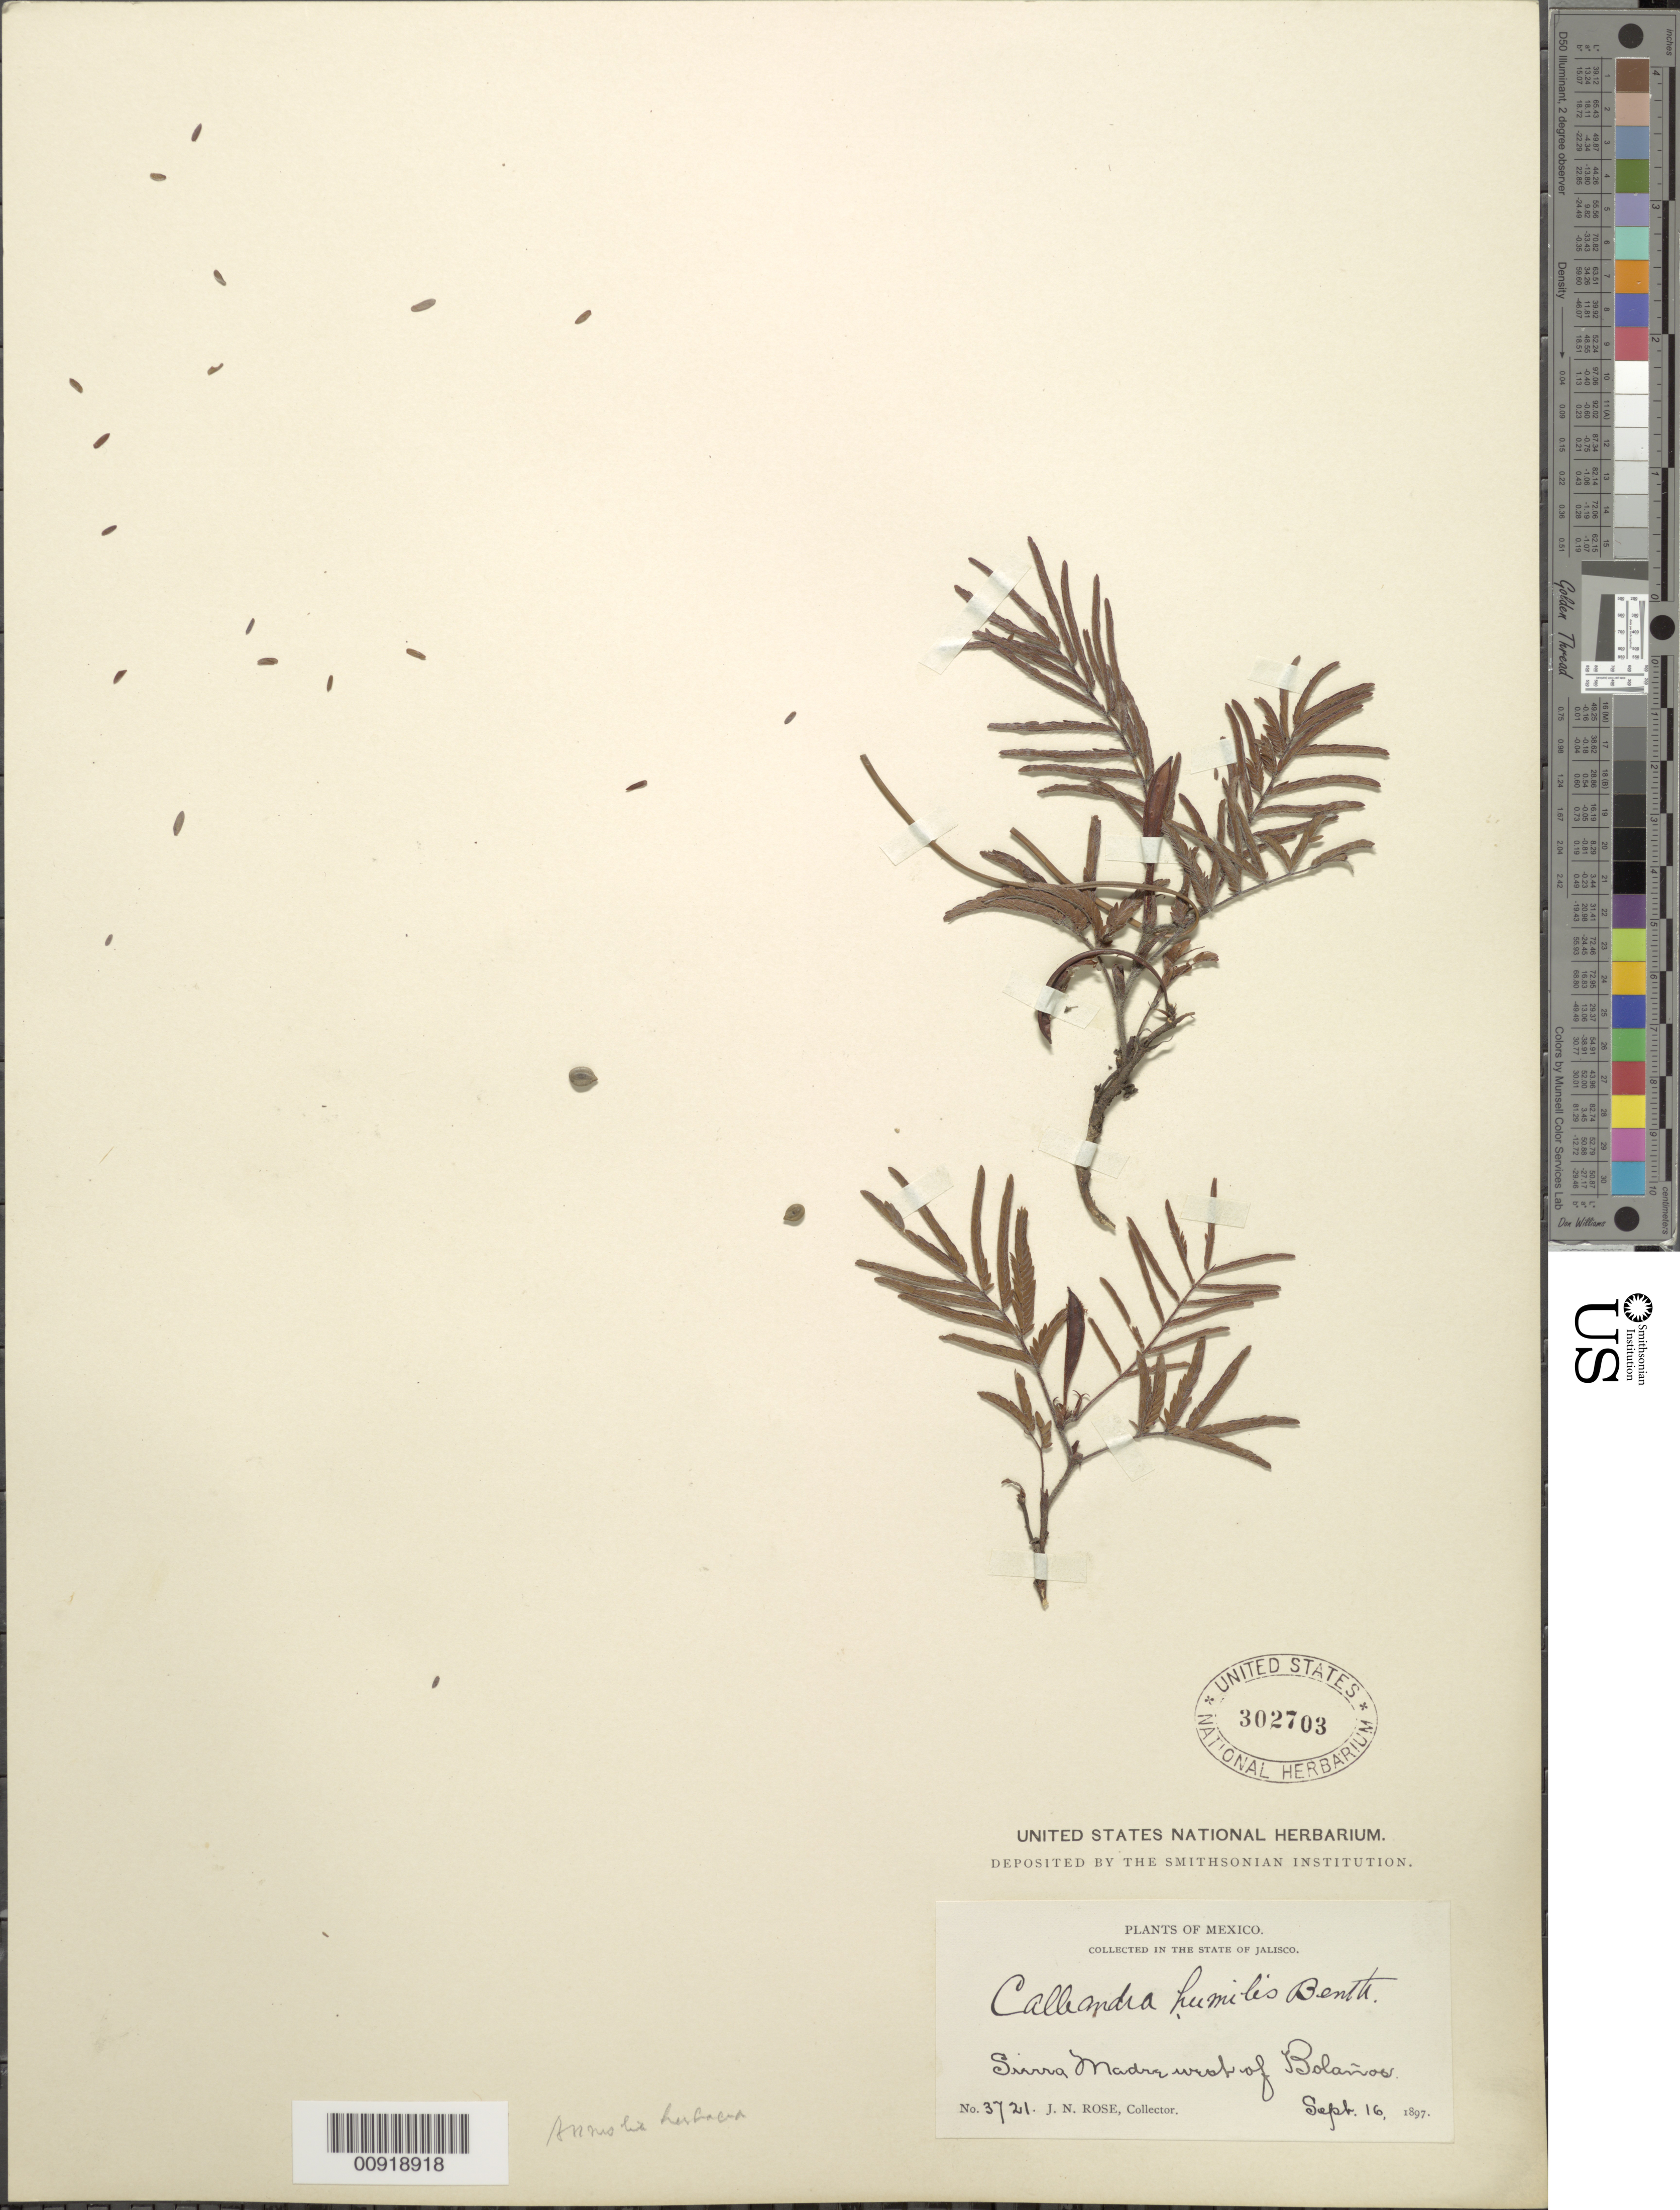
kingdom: Plantae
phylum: Tracheophyta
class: Magnoliopsida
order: Fabales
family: Fabaceae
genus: Calliandra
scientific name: Calliandra herbacea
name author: Engelm. ex A. Gray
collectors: J. N. Rose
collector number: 3721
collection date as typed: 16 Sep 1897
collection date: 1897-09-16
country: Mexico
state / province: Jalisco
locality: Sierra Madre west of Bolaños.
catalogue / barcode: US 302703